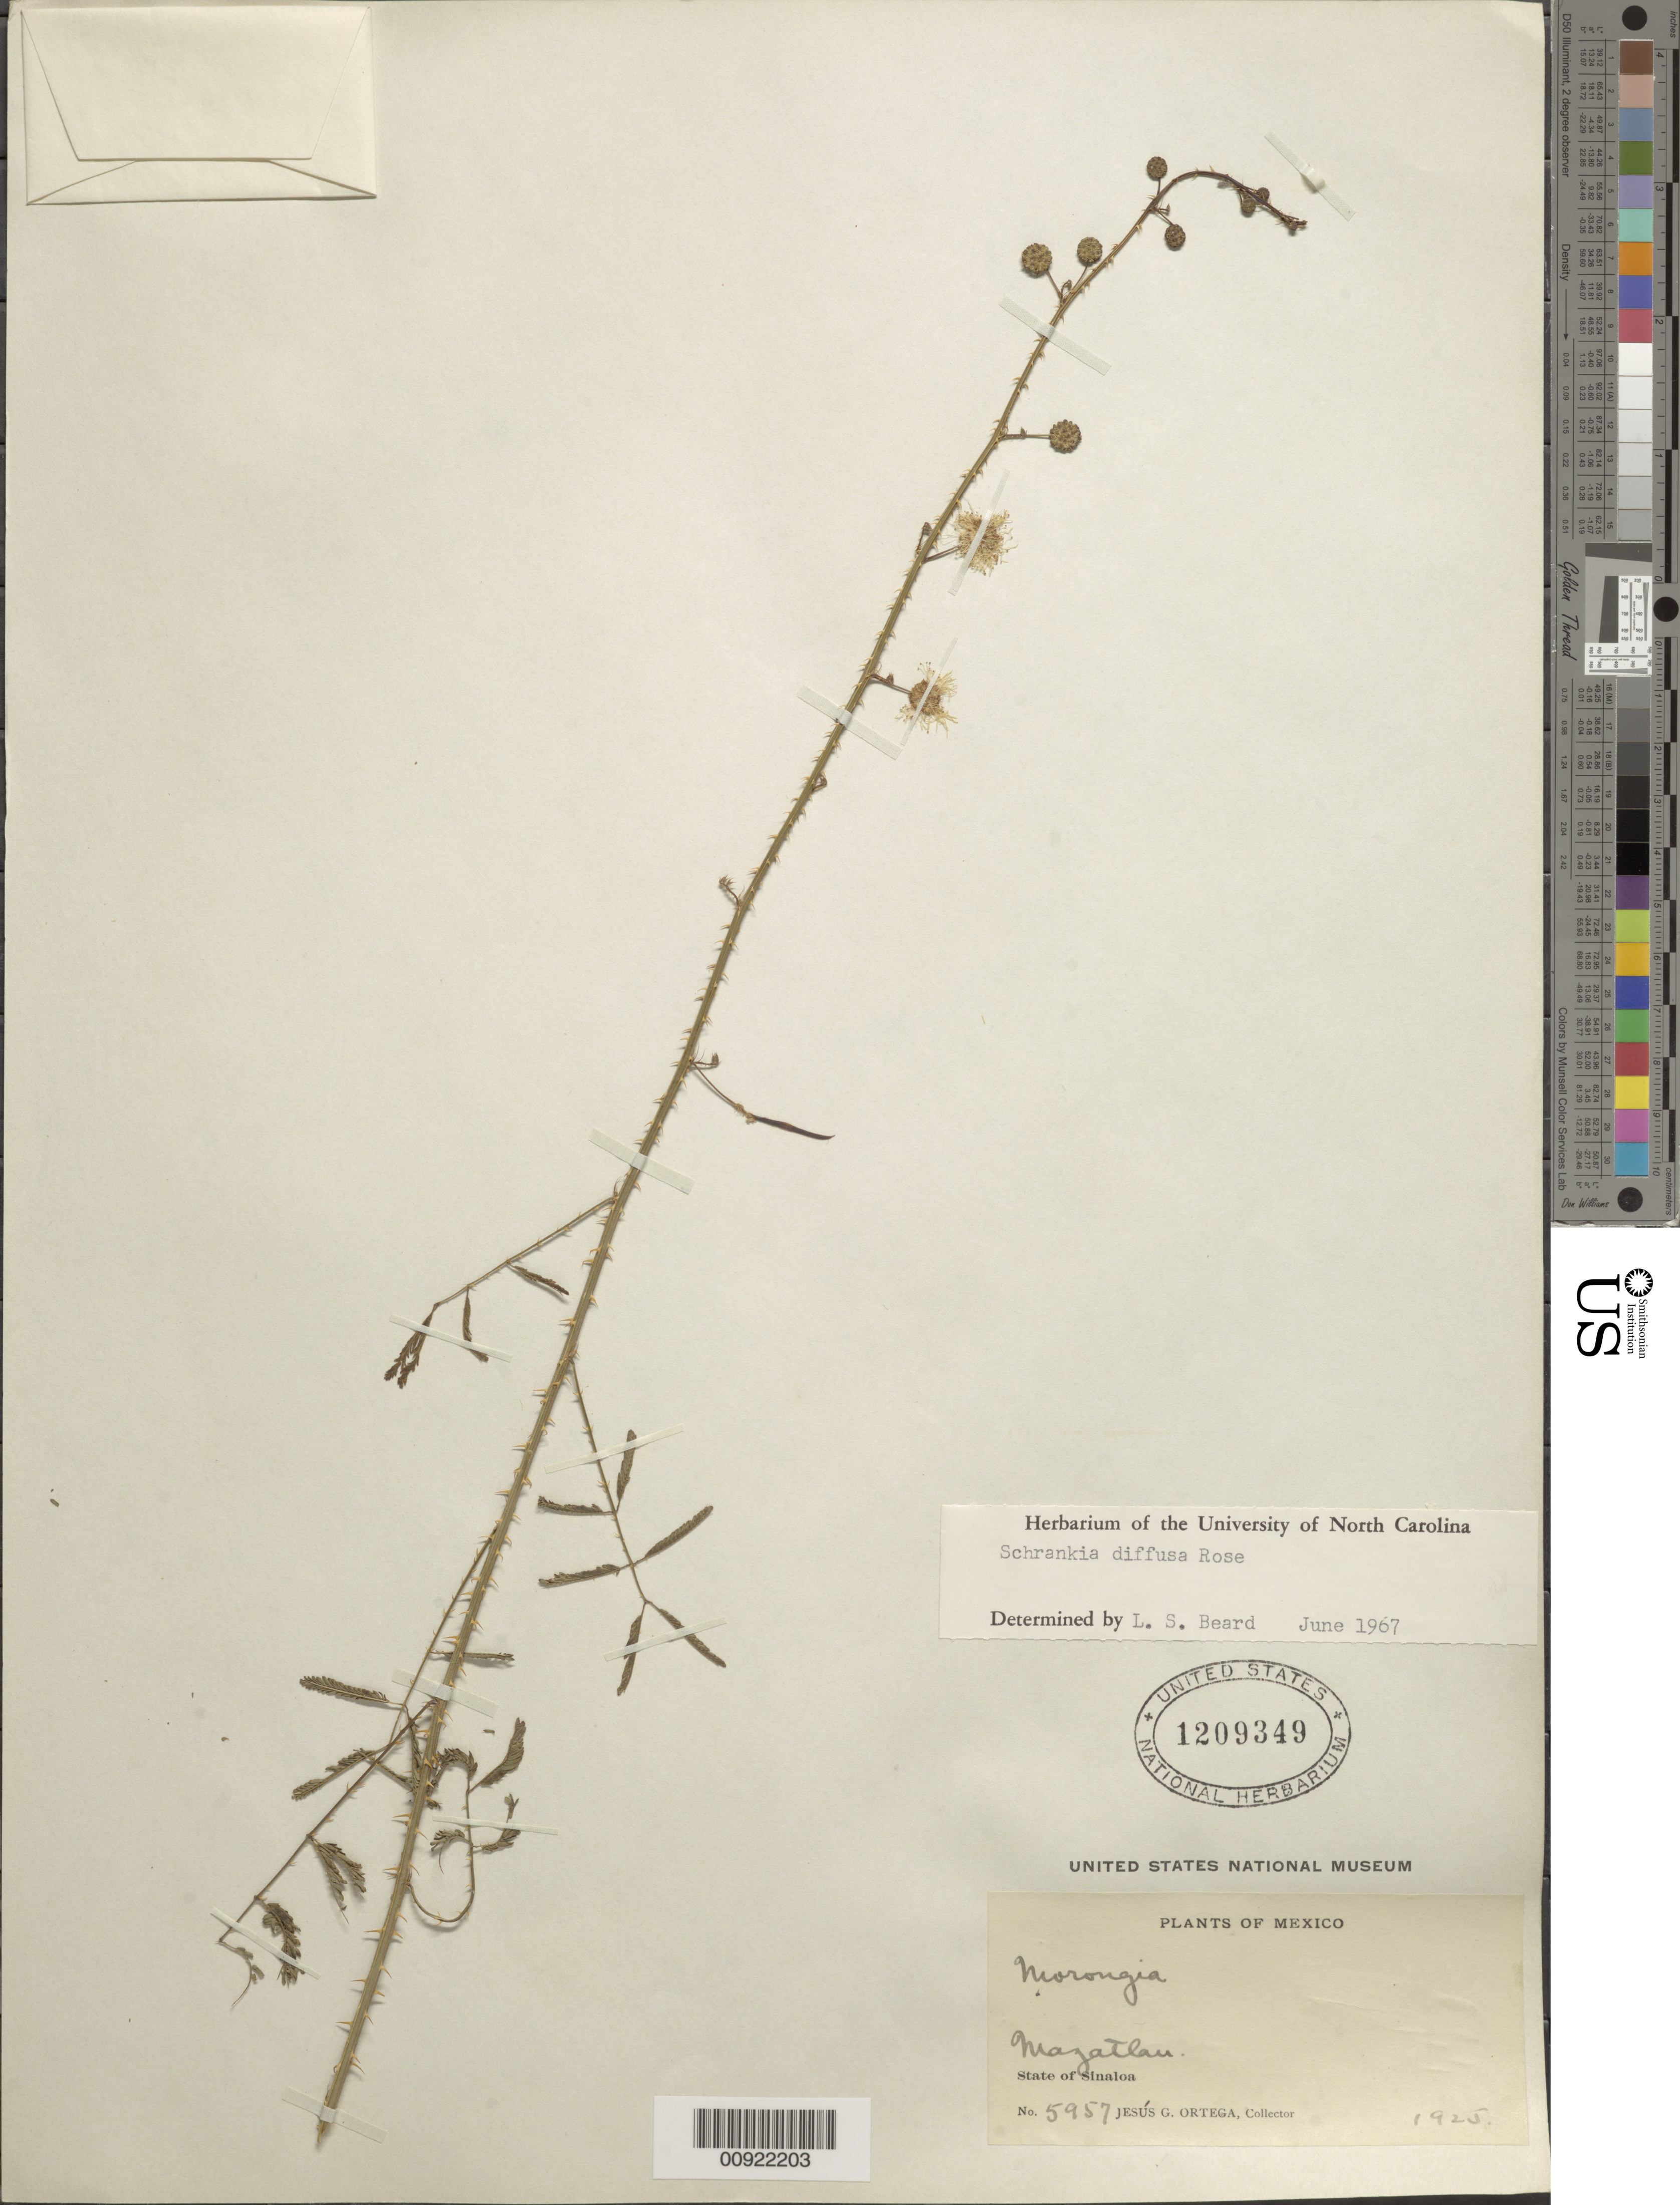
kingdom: Plantae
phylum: Tracheophyta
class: Magnoliopsida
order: Fabales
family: Fabaceae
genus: Mimosa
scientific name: Mimosa geminata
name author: DC.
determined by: Strong, M. T., (US), Smithsonian Institution - National Museum of Natural History (UNITED STATES)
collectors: J. Ortega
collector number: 5957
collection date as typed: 1925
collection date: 1925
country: Mexico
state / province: Sinaloa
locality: Mazatlán, State of Sinaloa.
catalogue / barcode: US 1209349